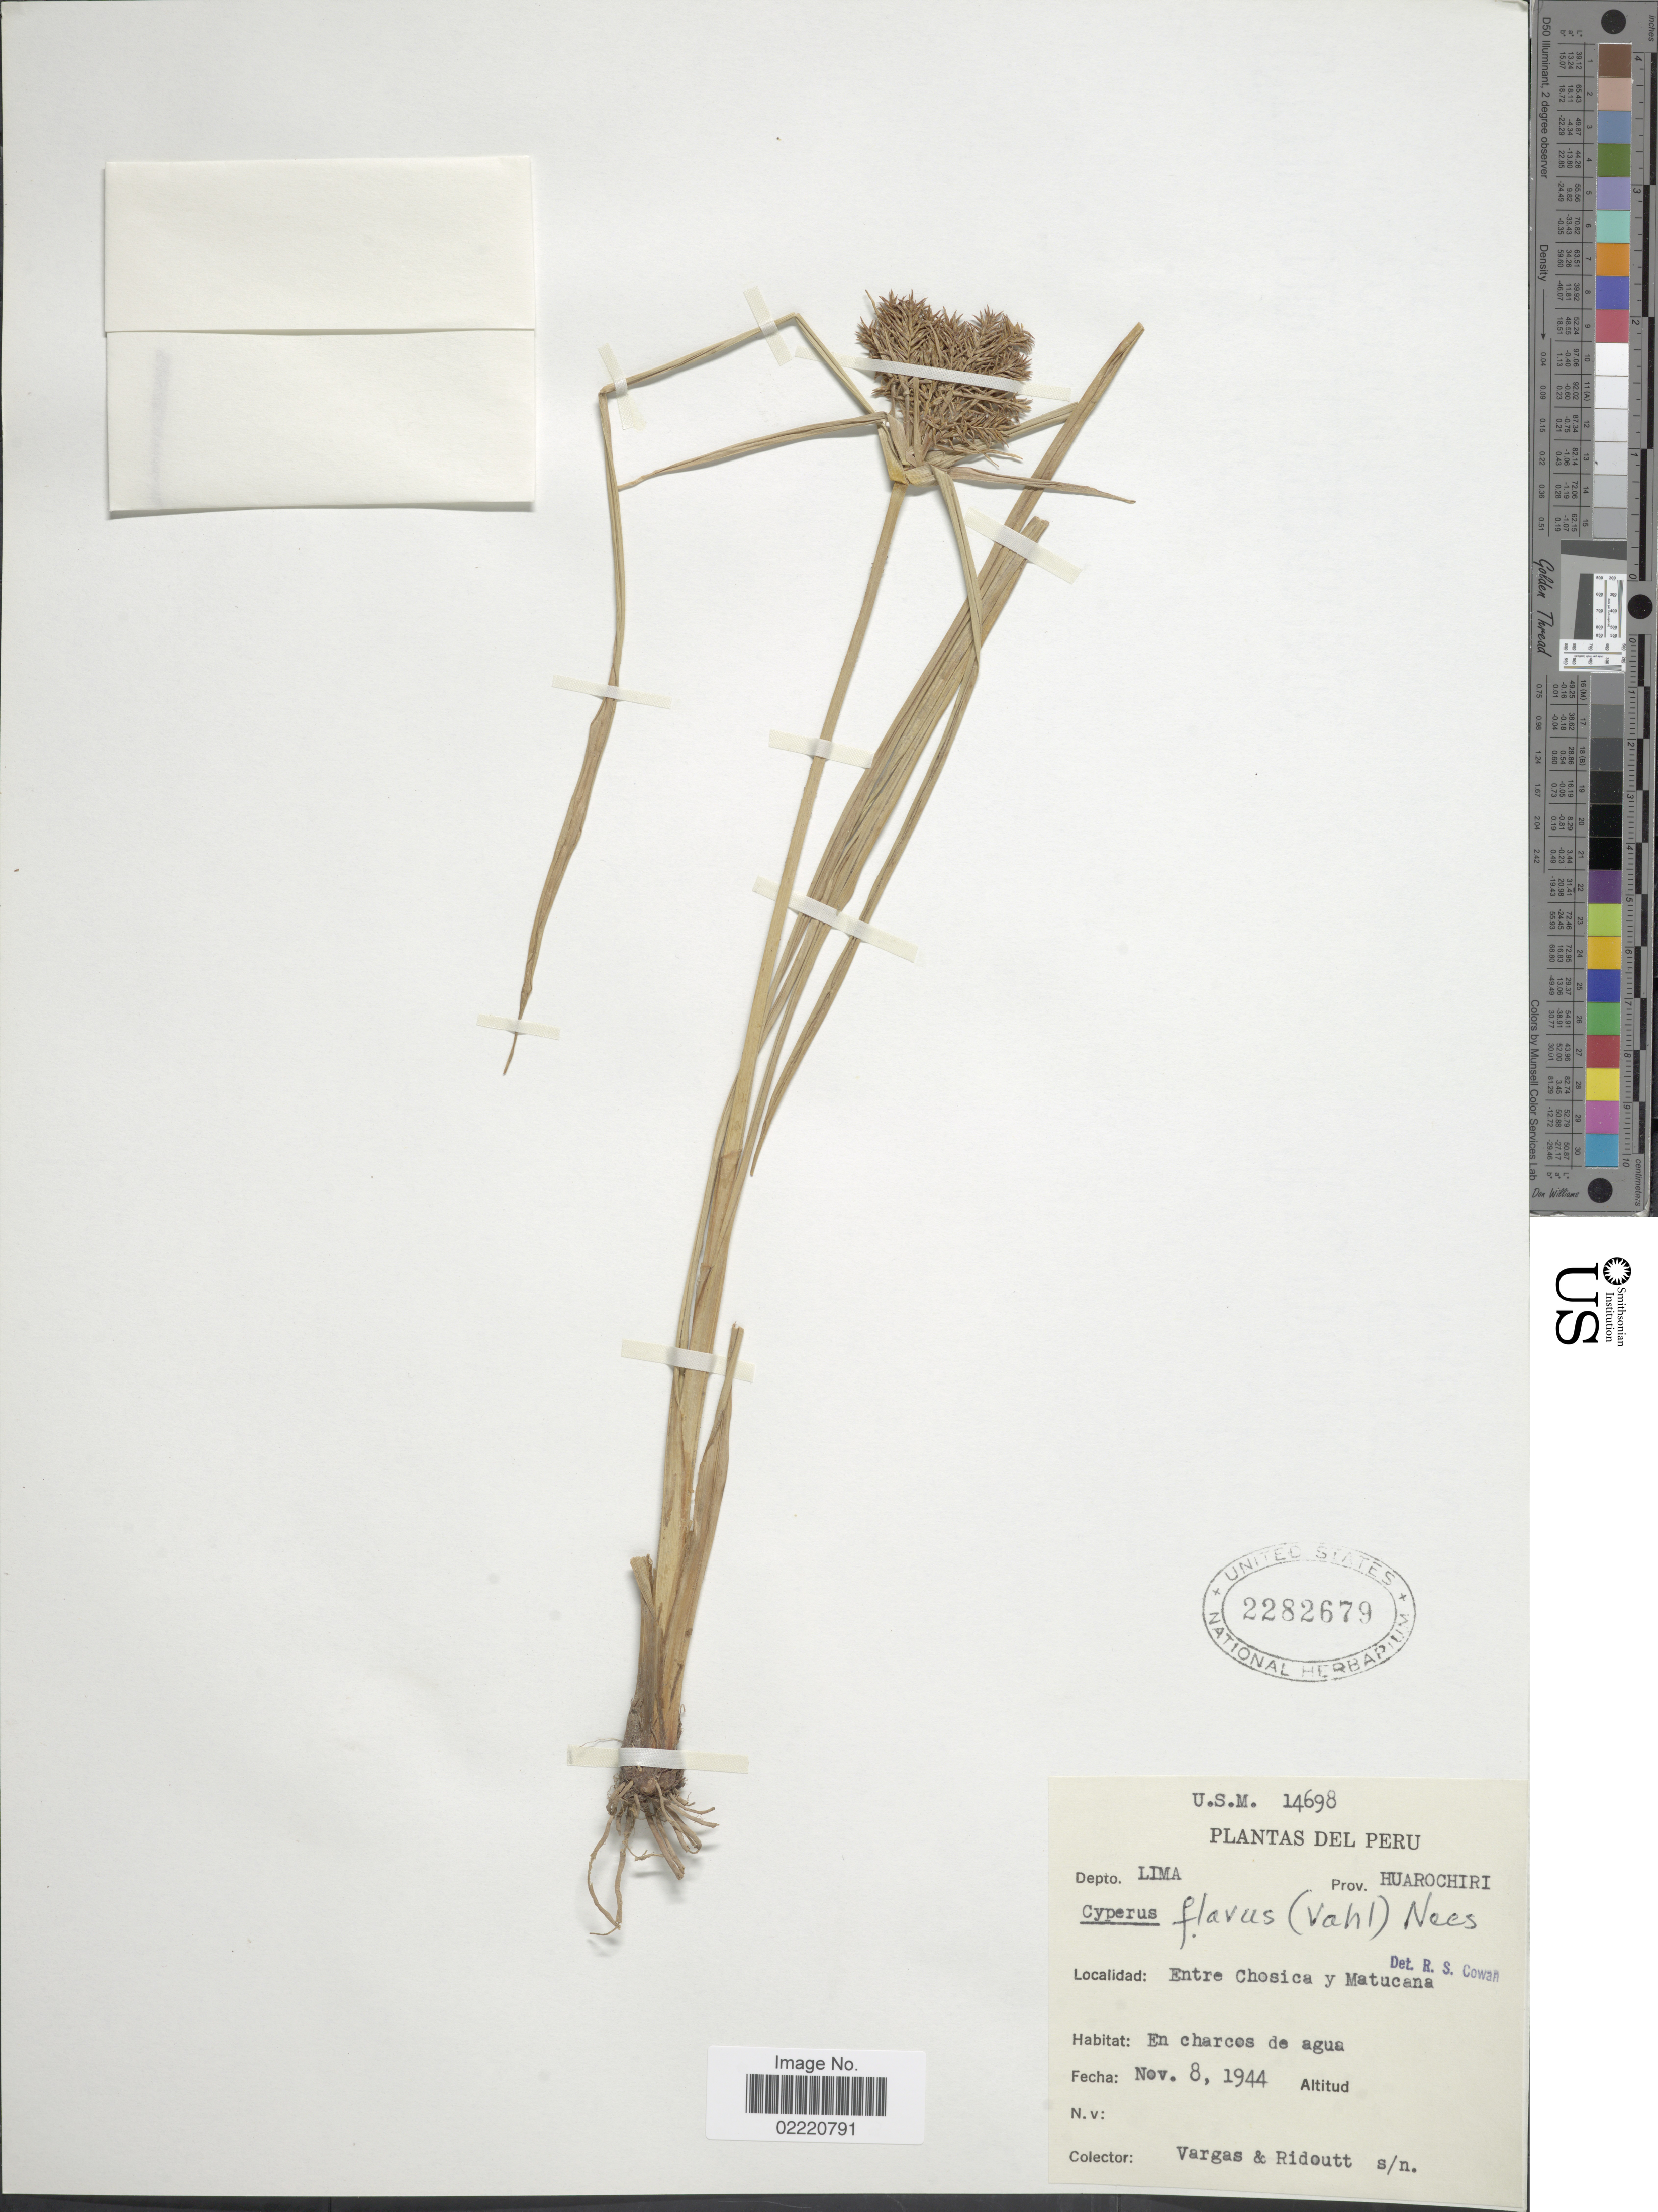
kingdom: Plantae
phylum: Tracheophyta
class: Liliopsida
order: Poales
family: Cyperaceae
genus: Cyperus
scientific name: Cyperus aggregatus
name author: (Willd.) Endl.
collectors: Vargas, -- & Ridoutt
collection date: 1944-11-08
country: Peru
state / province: Lima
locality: Dept. Lima, Prov. Huarochiri, Entre Chosica y Matucana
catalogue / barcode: US 2282679